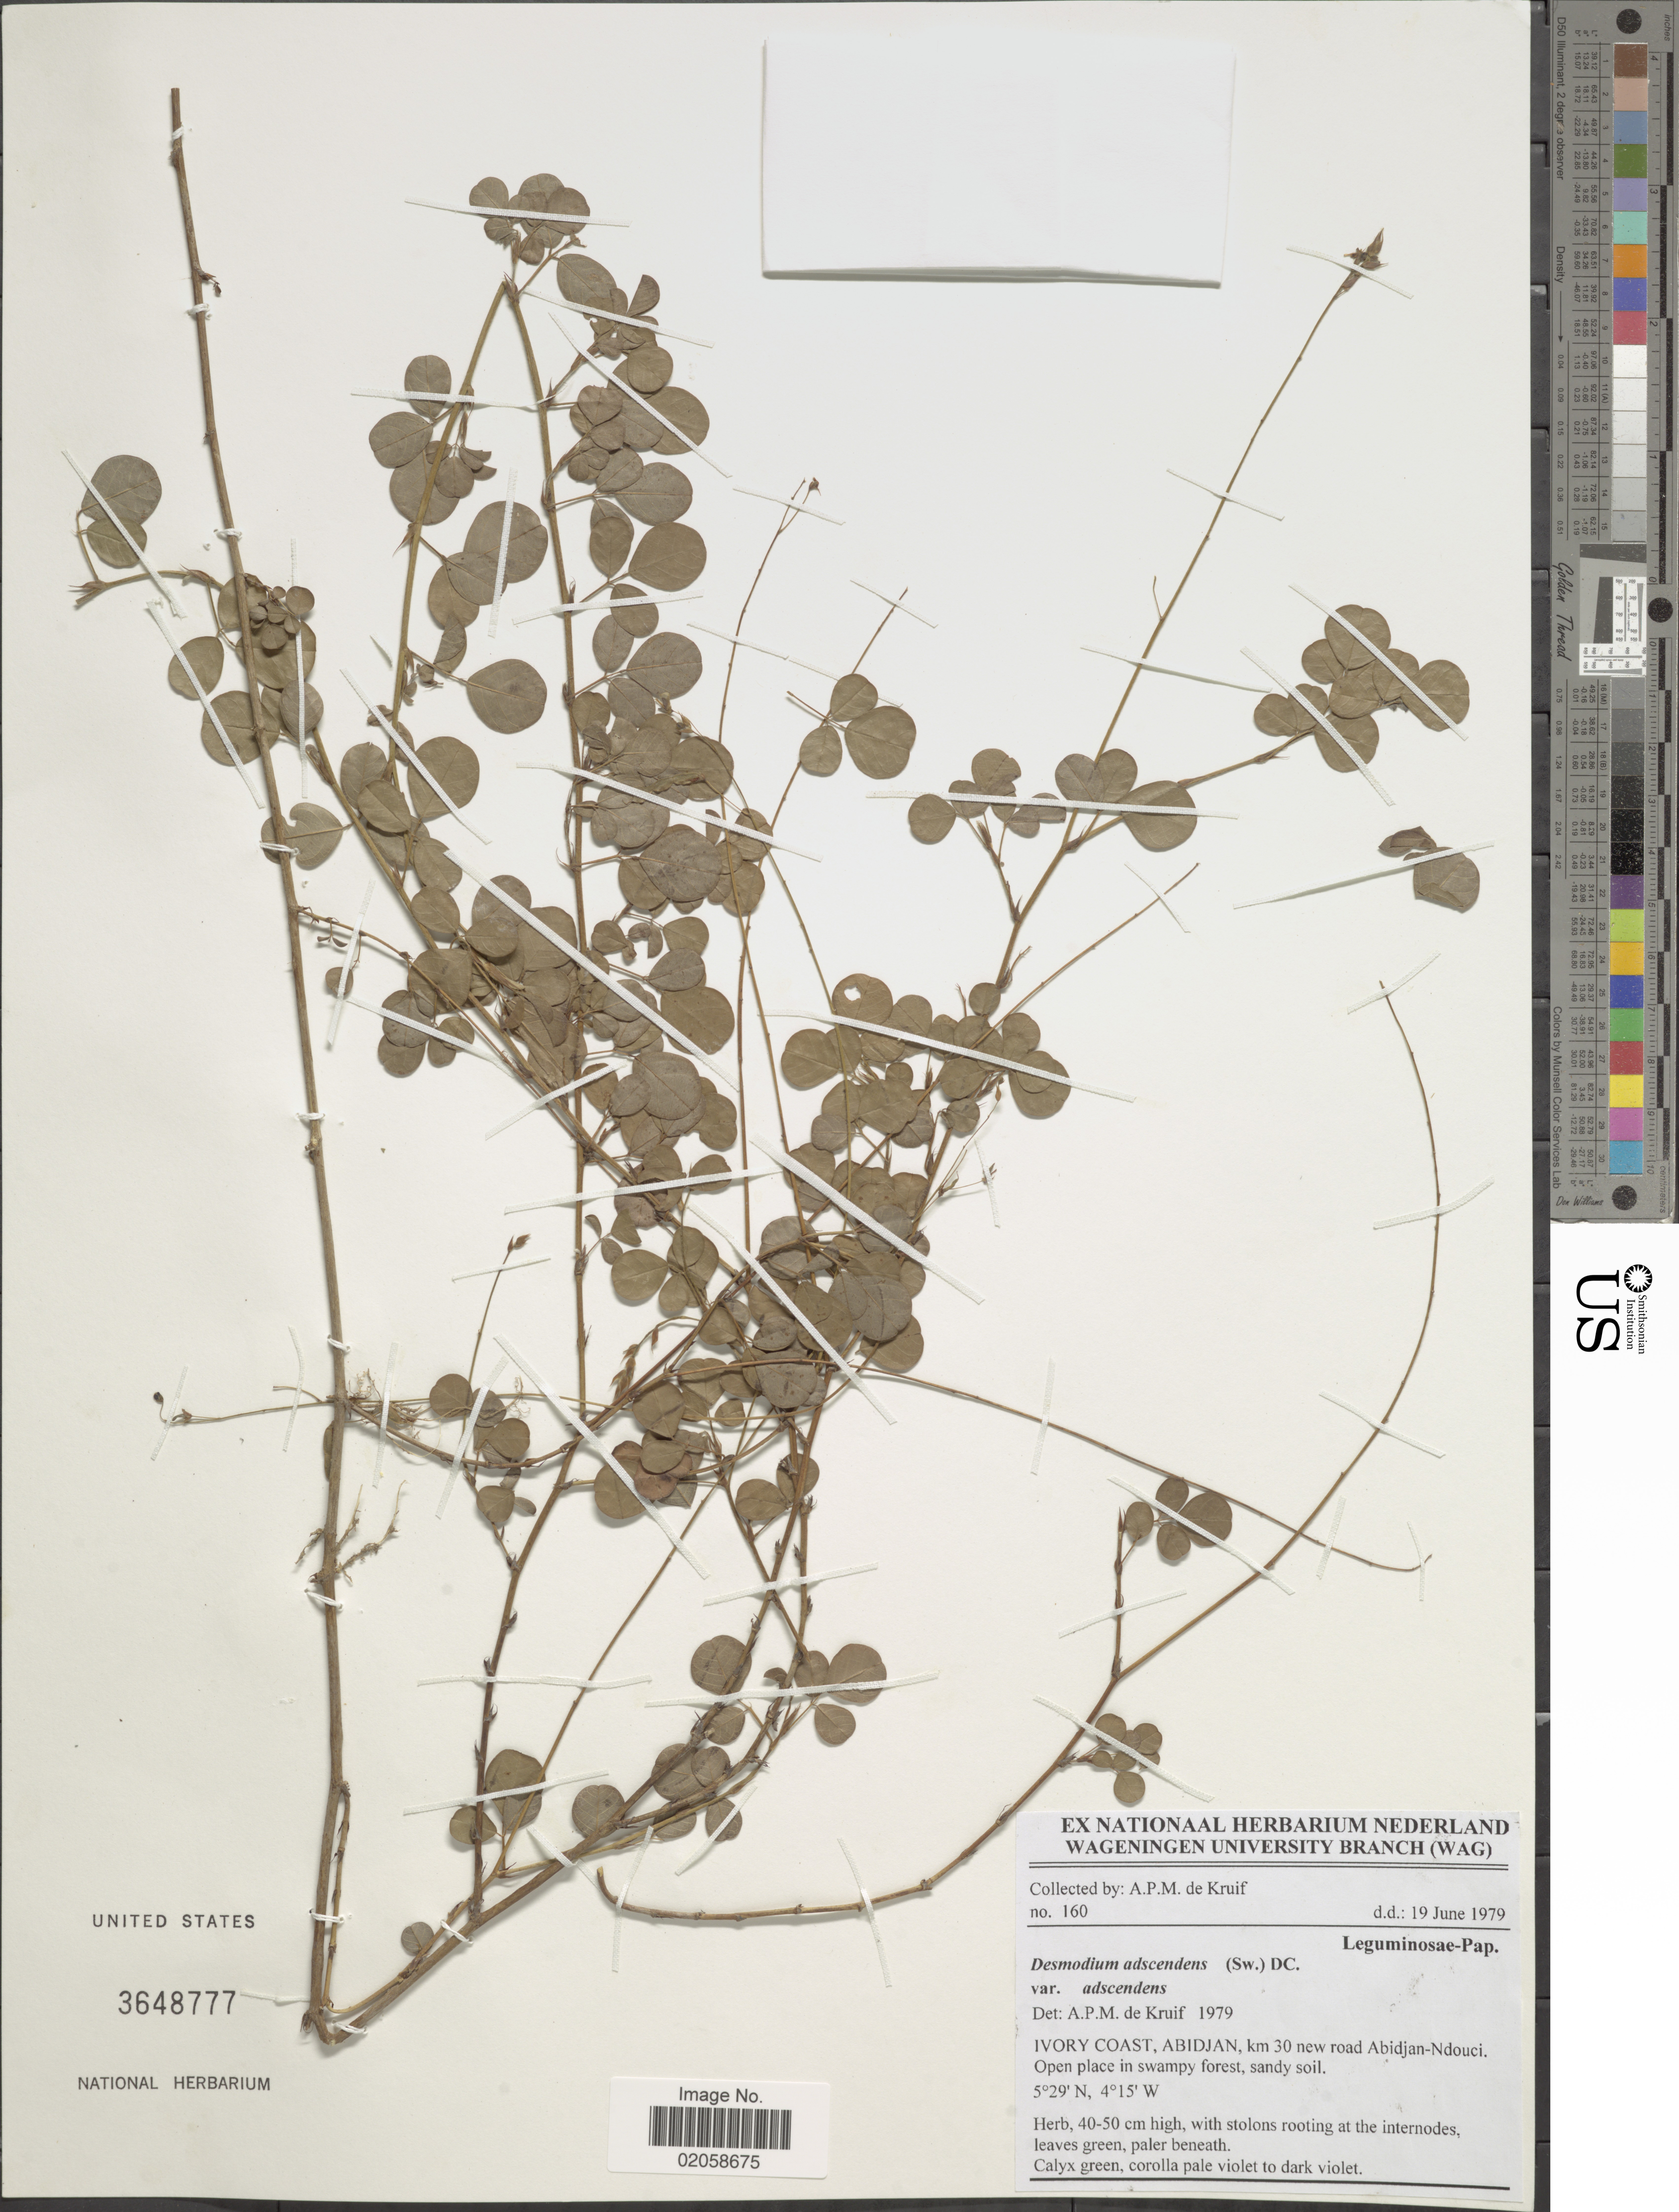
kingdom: Plantae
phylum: Tracheophyta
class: Magnoliopsida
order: Fabales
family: Fabaceae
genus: Grona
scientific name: Grona adscendens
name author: (Sw.) H. Ohashi & K. Ohashi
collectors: A. P. de Kruif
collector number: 160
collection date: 1979-06-19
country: Ivory Coast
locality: Abidjan, km 30 new road Abidjan- Ndouci.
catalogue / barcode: US 3648777